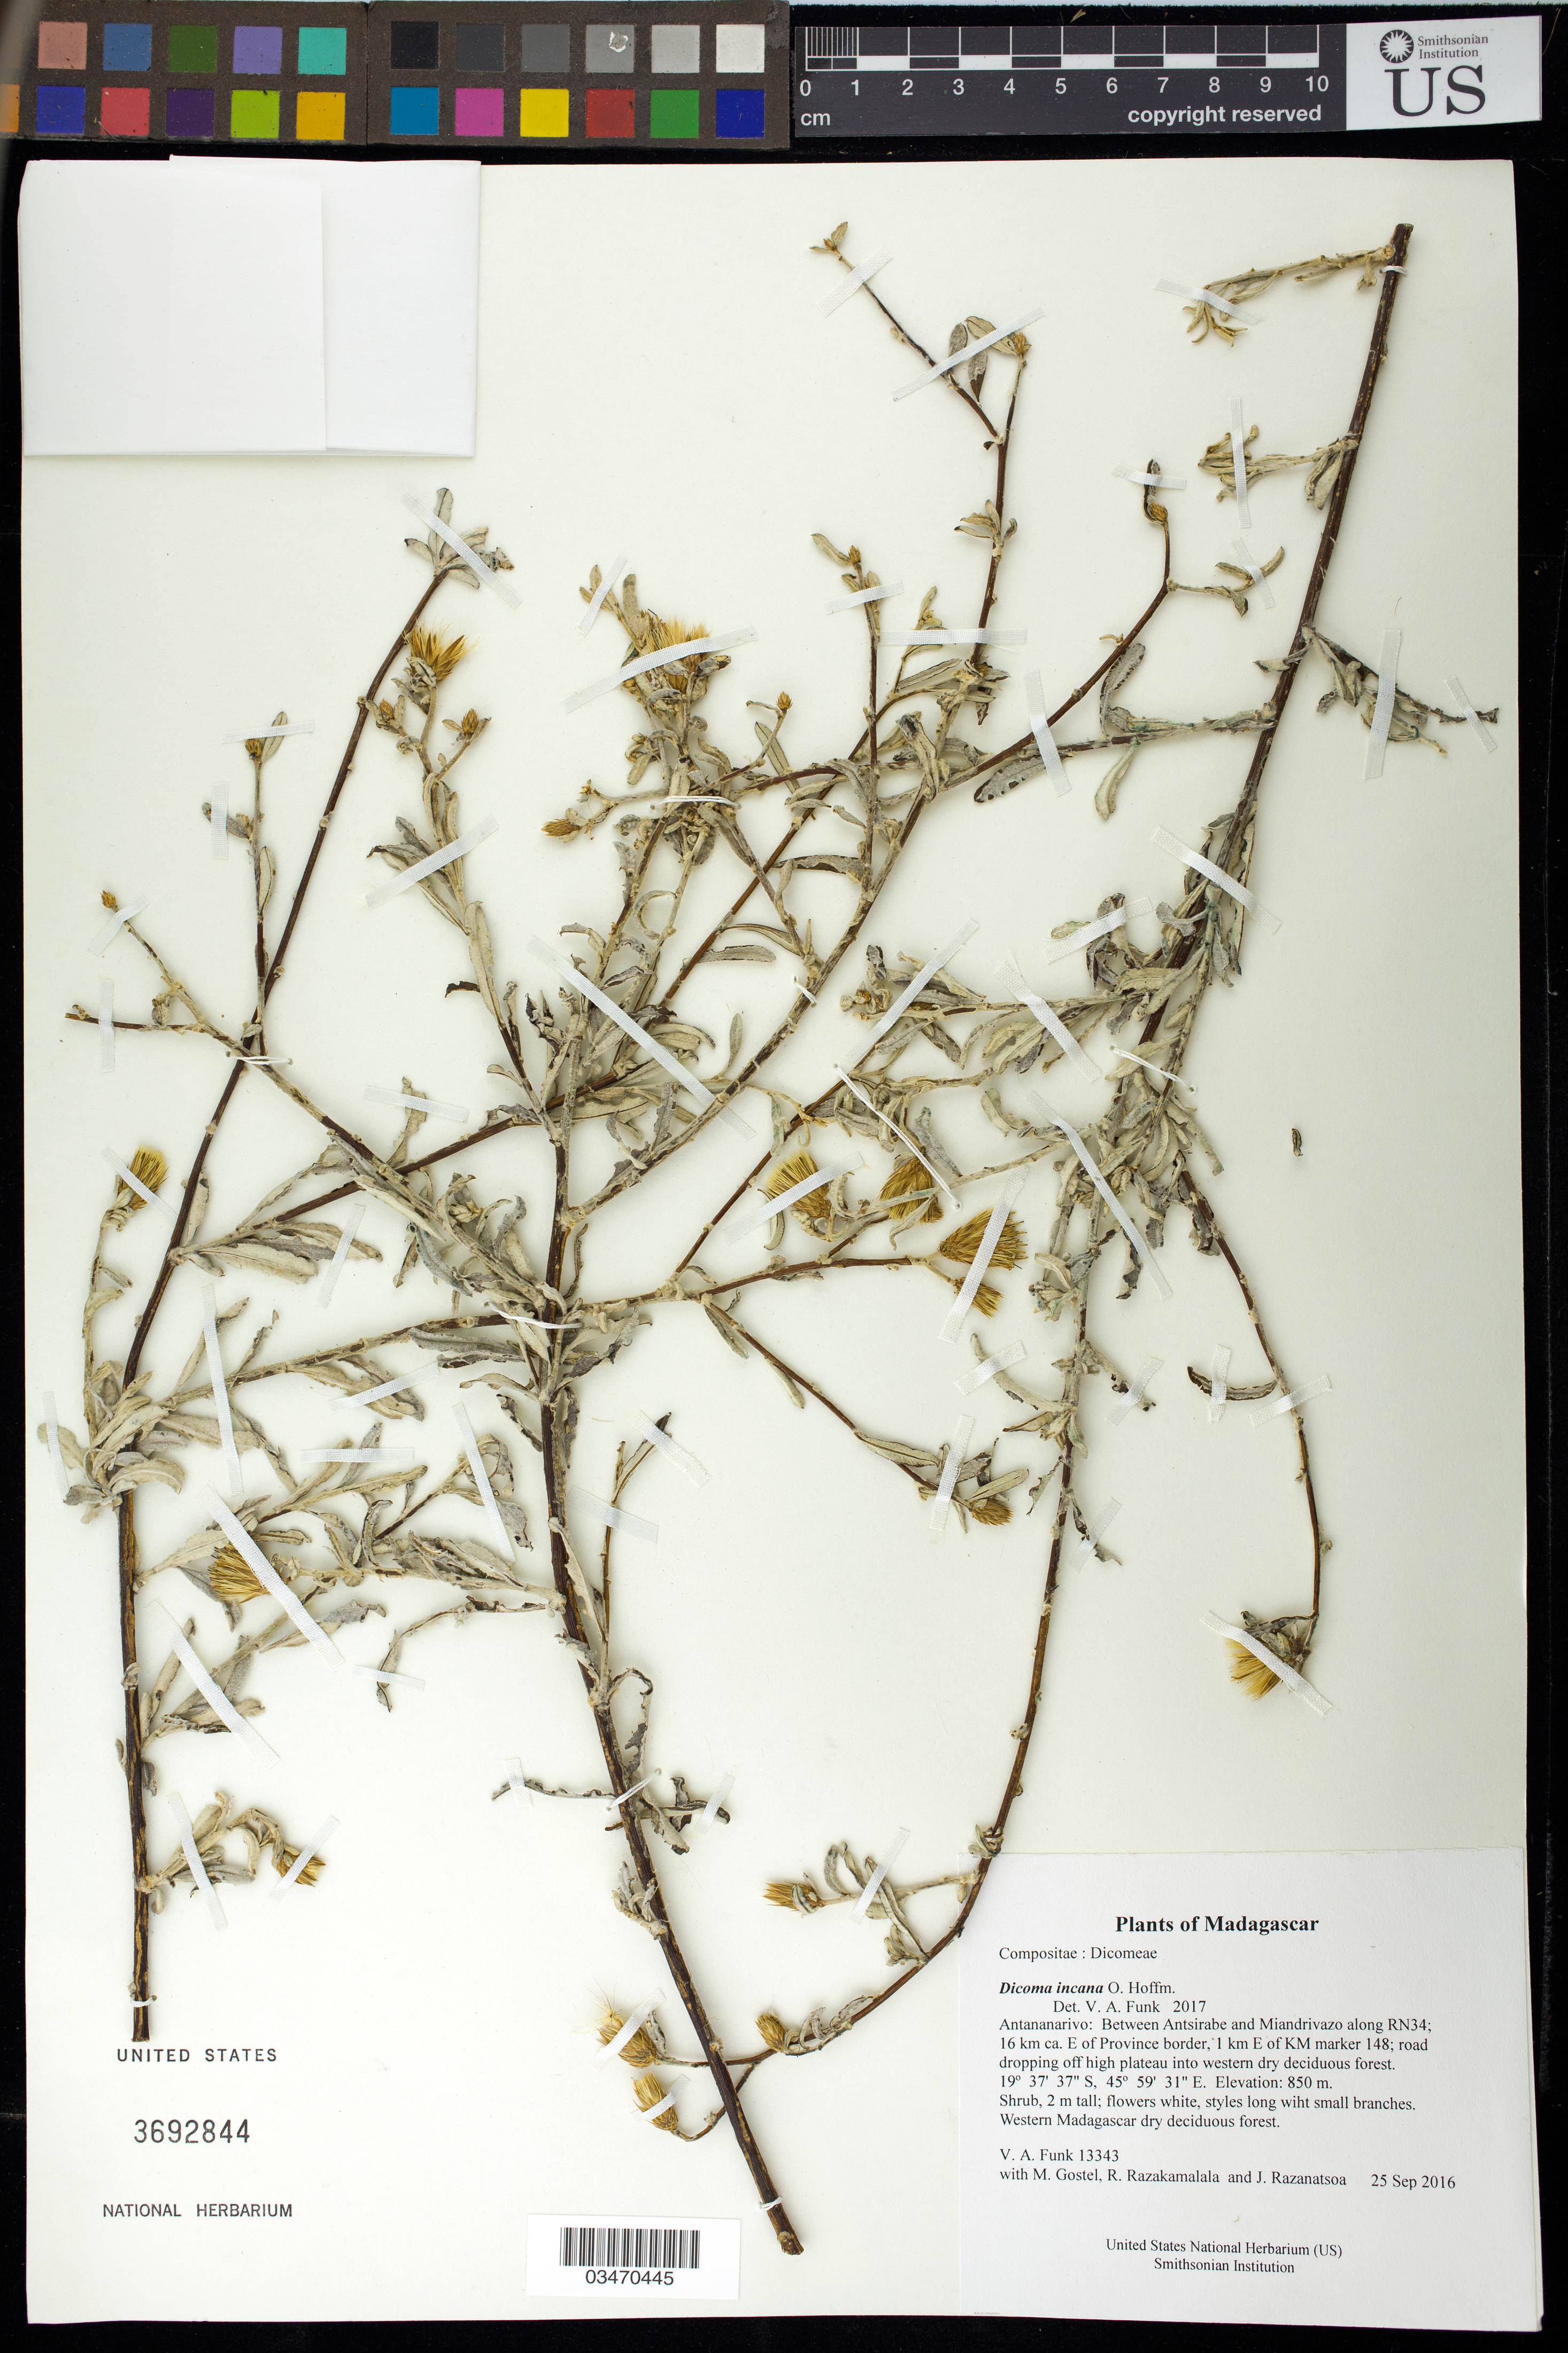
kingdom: Plantae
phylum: Tracheophyta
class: Magnoliopsida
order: Asterales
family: Asteraceae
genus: Dicoma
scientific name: Dicoma incana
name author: O. Hoffm.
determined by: Funk, Vicki A., (BOT), Smithsonian Institution - National Museum of Natural History (UNITED STATES)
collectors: M. R. Gostel, R. Razakamalala & J. Razanatsoa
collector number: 13343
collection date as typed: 25 Sep 2016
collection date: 2016-09-25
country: Madagascar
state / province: Vakinankaratra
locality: Between Antsirabe and Miandrivazo along RN34; 16 km ca. E of Province border, 1 km E of KM marker 148; road dropping off high plateau into western dry deciduous forest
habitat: Western Madagascar dry deciduous forest.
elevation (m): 850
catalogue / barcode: US 3692844